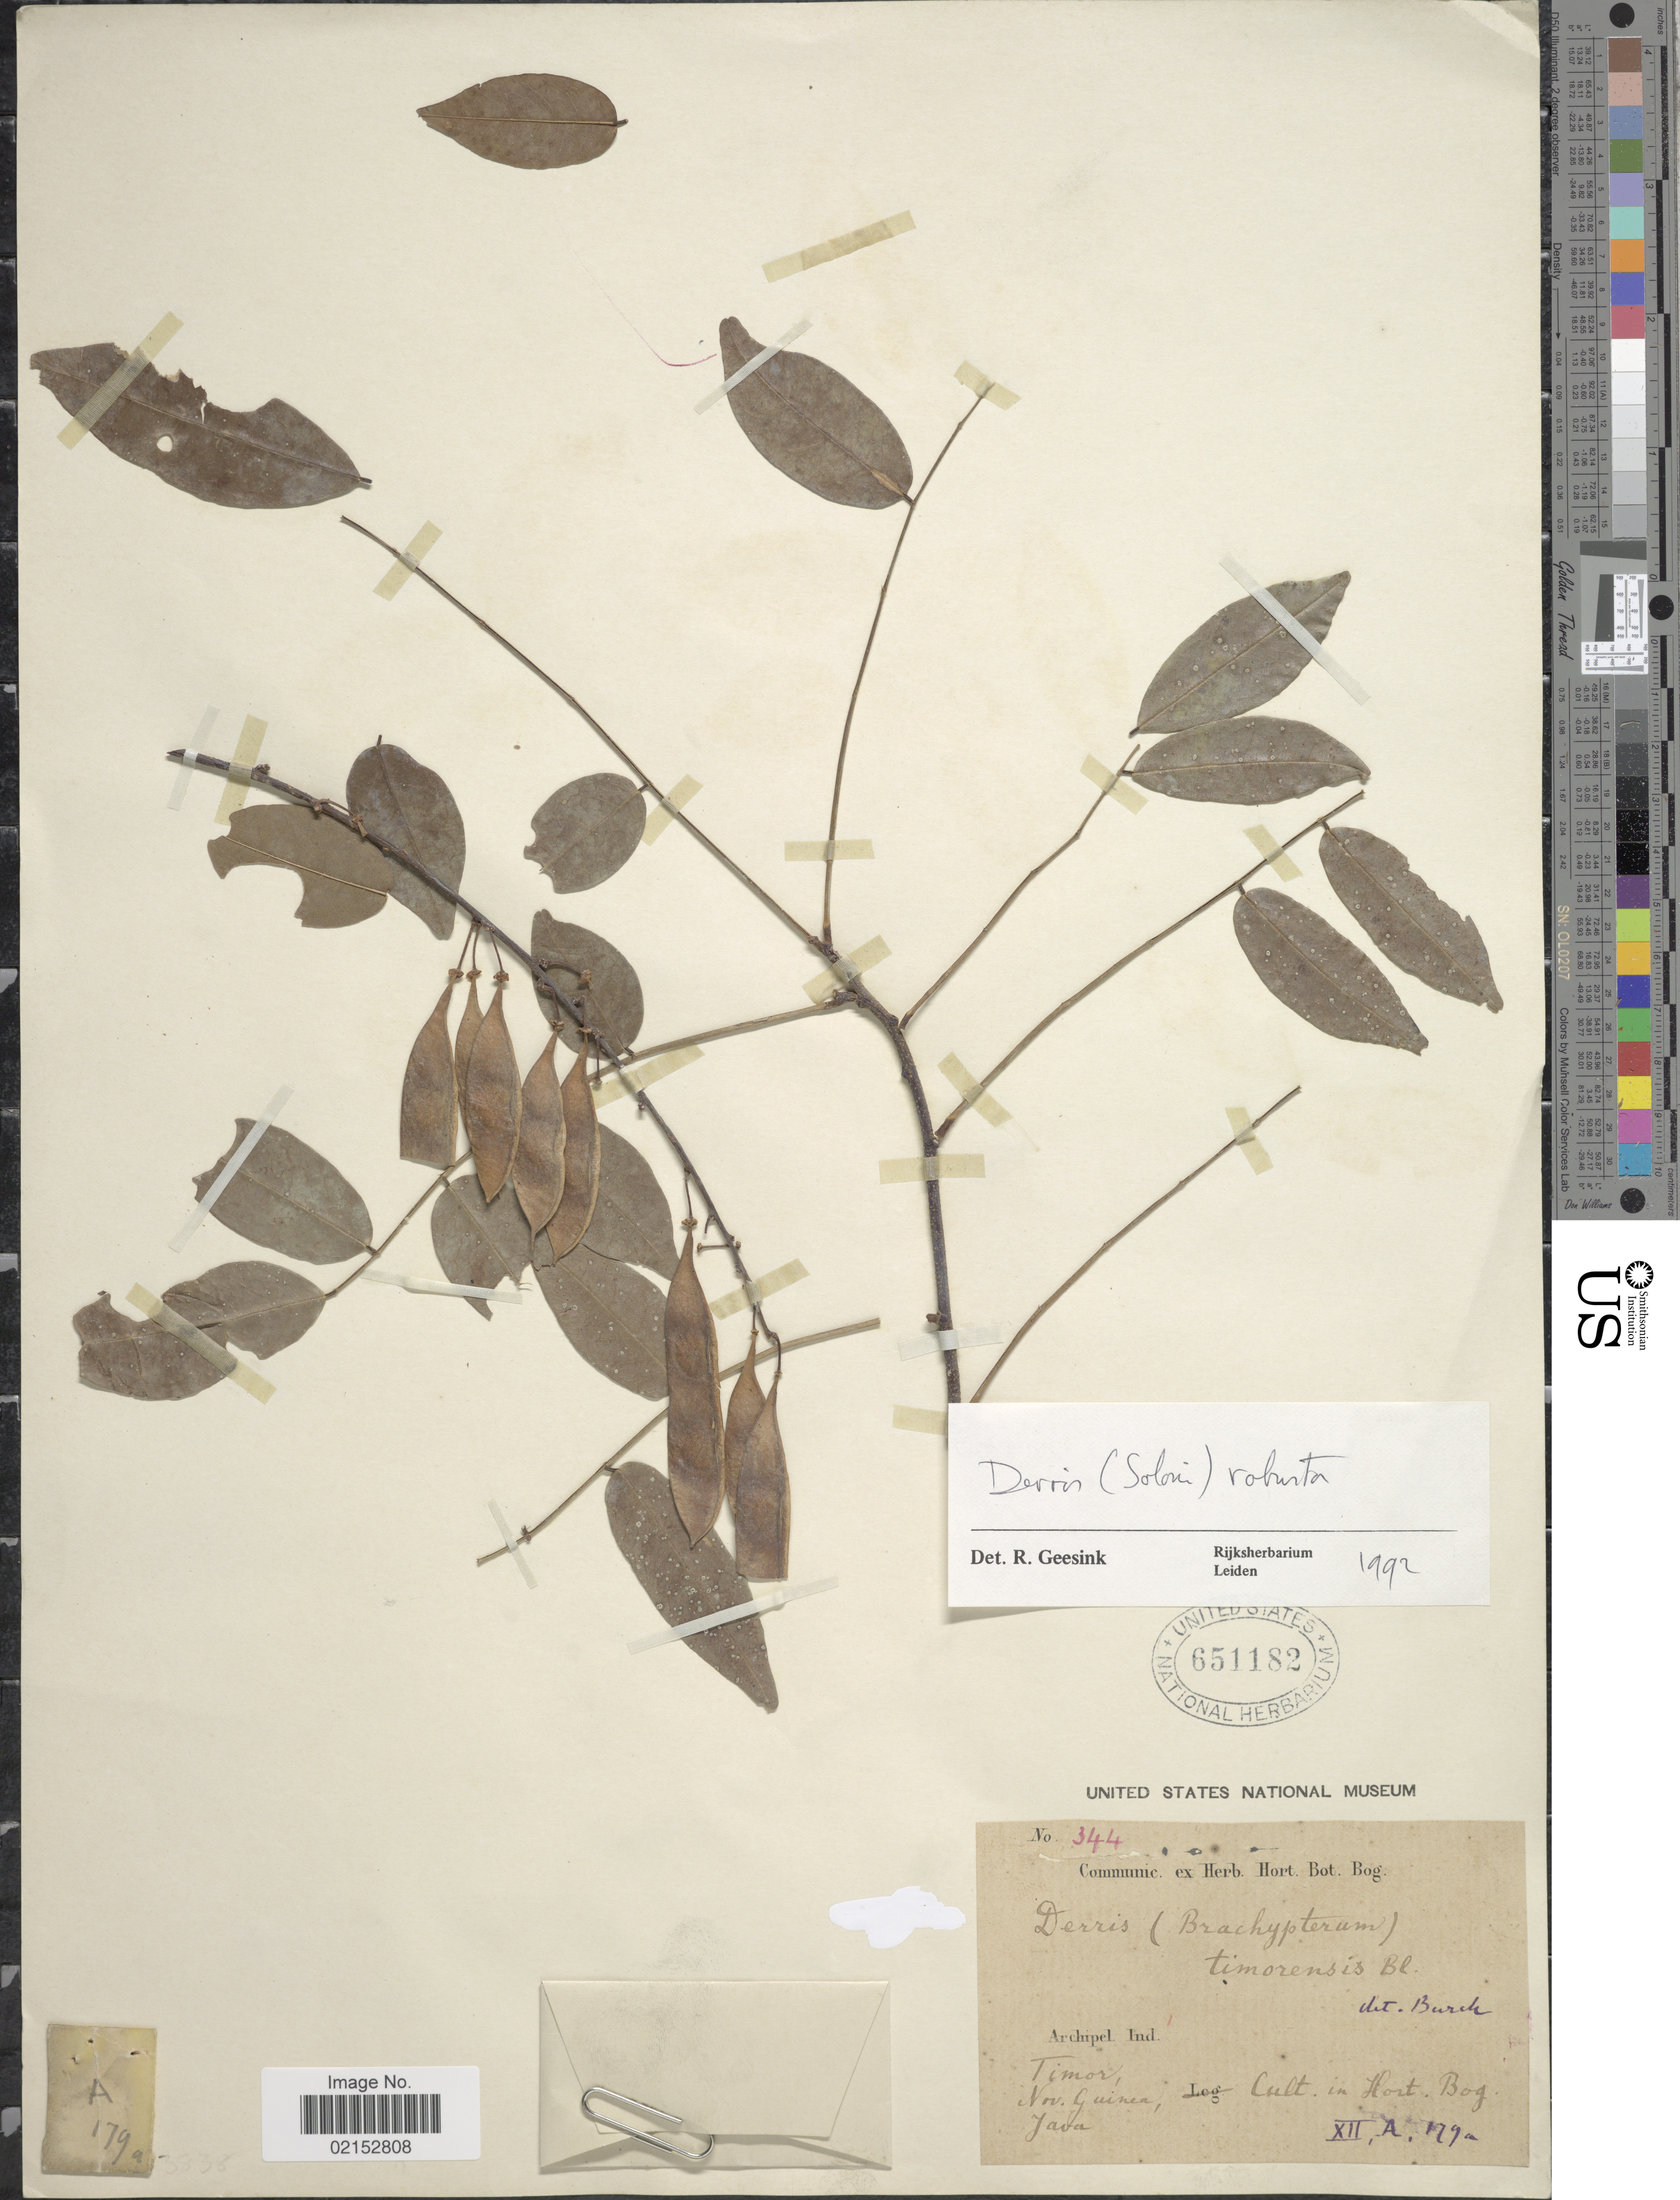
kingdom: Plantae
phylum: Tracheophyta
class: Magnoliopsida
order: Fabales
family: Fabaceae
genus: Brachypterum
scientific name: Brachypterum robustum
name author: (Roxb. ex DC.) Adema & Sirich.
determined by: Strong, Mark T., (BOT), Smithsonian Institution - National Museum of Natural History (UNITED STATES)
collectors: ex herb. Hort. Bot. Bog.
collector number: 344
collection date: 1790-12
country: Indonesia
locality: Archipel. Ind., Timor, Nov. Guinea, Java, Hort. Bog.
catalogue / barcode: US 651182